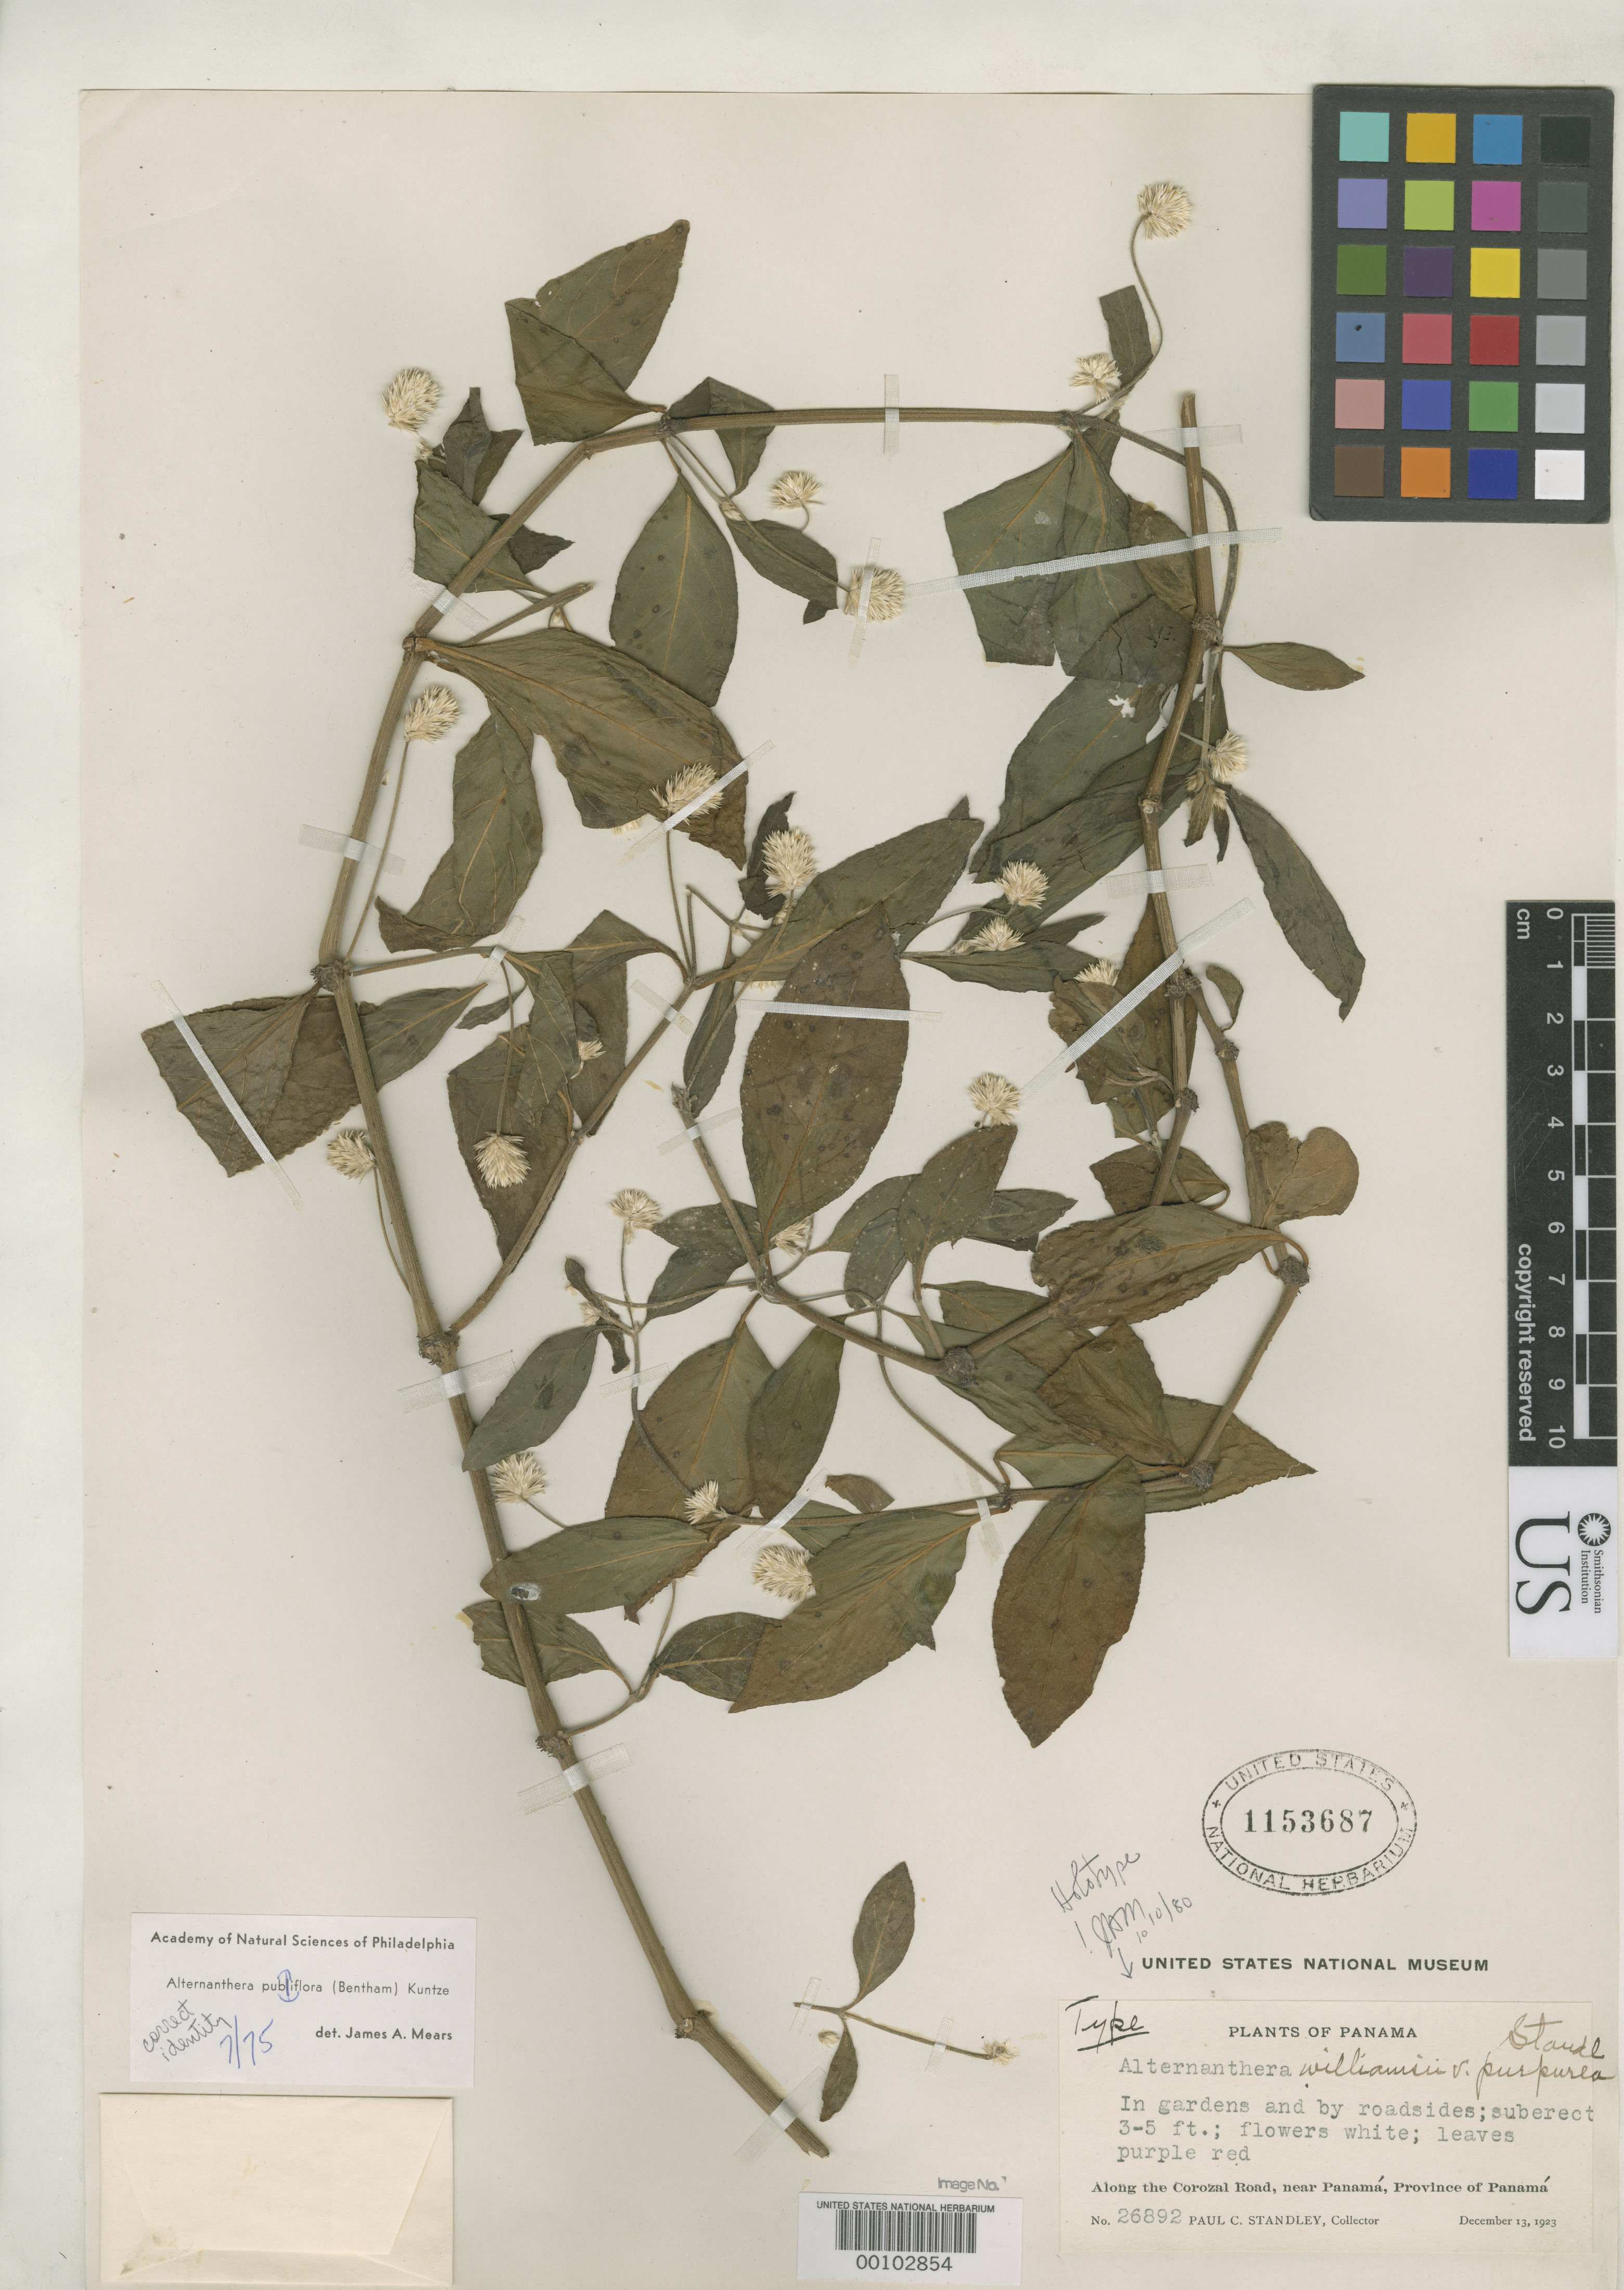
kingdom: Plantae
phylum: Tracheophyta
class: Magnoliopsida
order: Caryophyllales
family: Amaranthaceae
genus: Alternanthera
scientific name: Alternanthera williamsii f. purpurea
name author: Standl.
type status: Holotype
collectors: P. C. Standley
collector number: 26892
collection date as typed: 13 Dec 1923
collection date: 1923-12-13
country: Panama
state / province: Panamá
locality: Near Panama City, along Corozal road.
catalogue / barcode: US 1153687